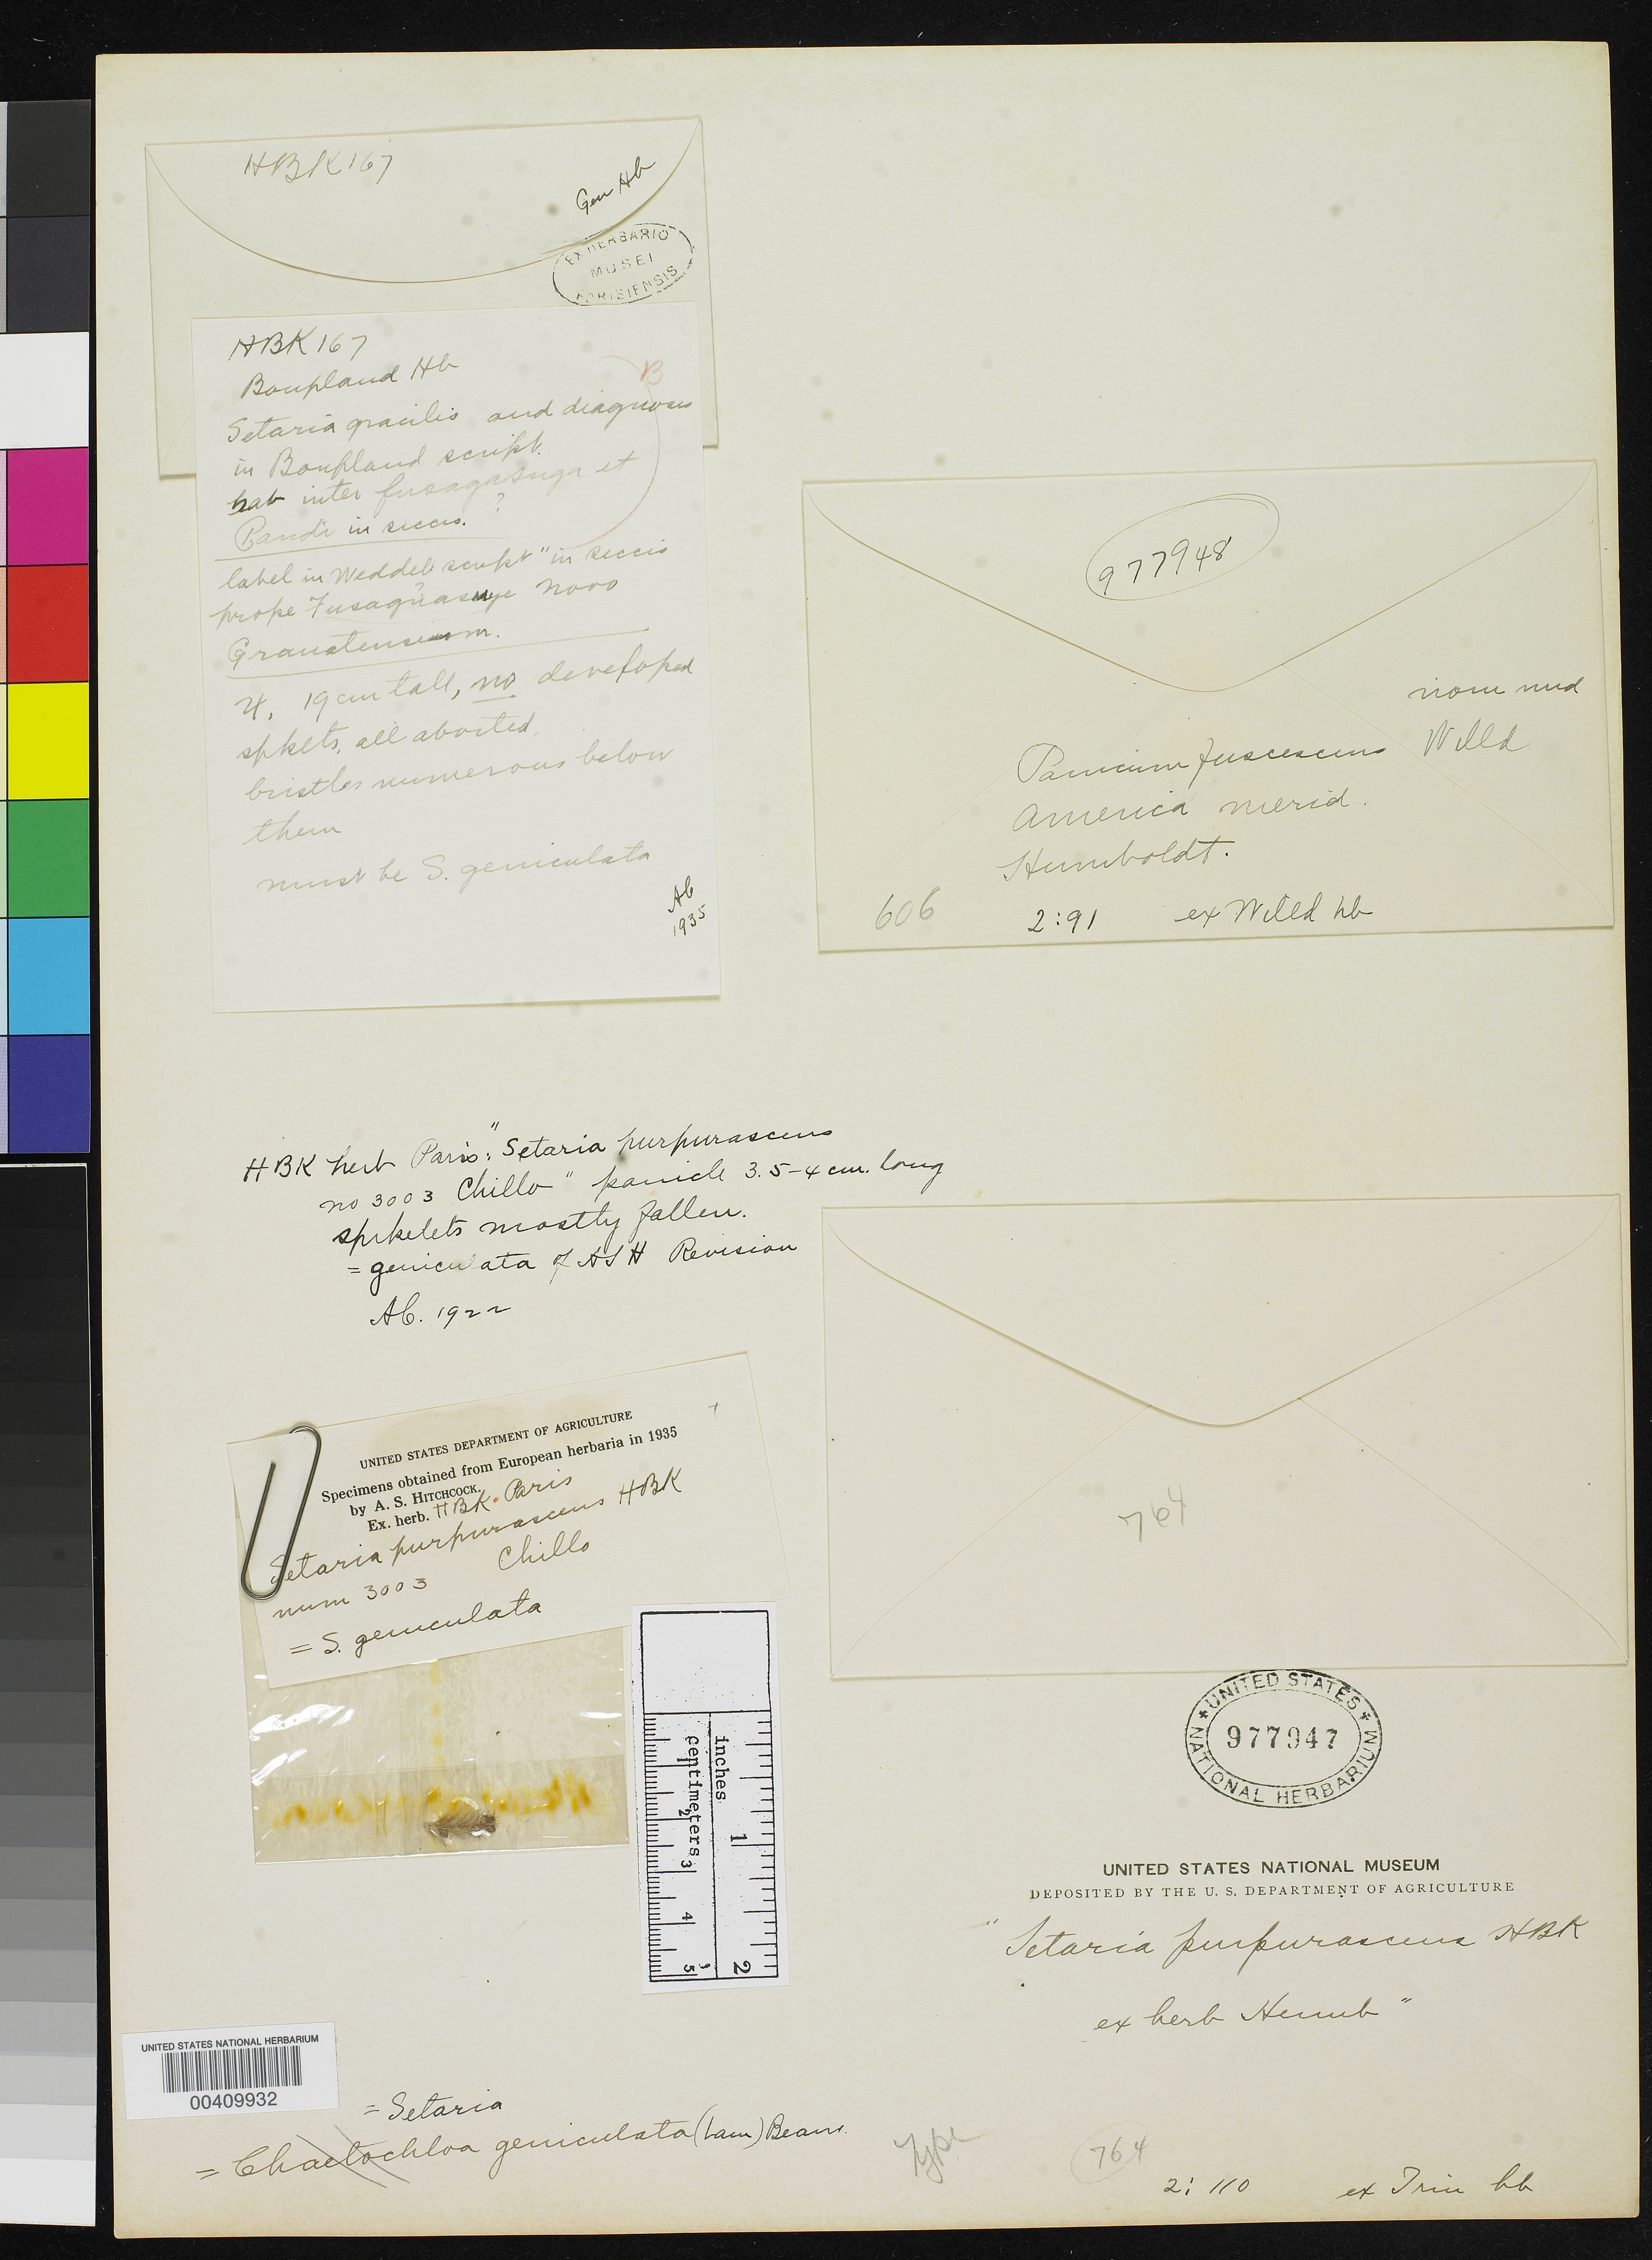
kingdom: Plantae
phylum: Tracheophyta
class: Liliopsida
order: Poales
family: Poaceae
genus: Setaria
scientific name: Setaria purpurascens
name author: Kunth in Humb.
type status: Type Fragment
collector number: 3003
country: Ecuador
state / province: Pichincha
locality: Quito, near Chillo Turubamba.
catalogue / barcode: US 977947